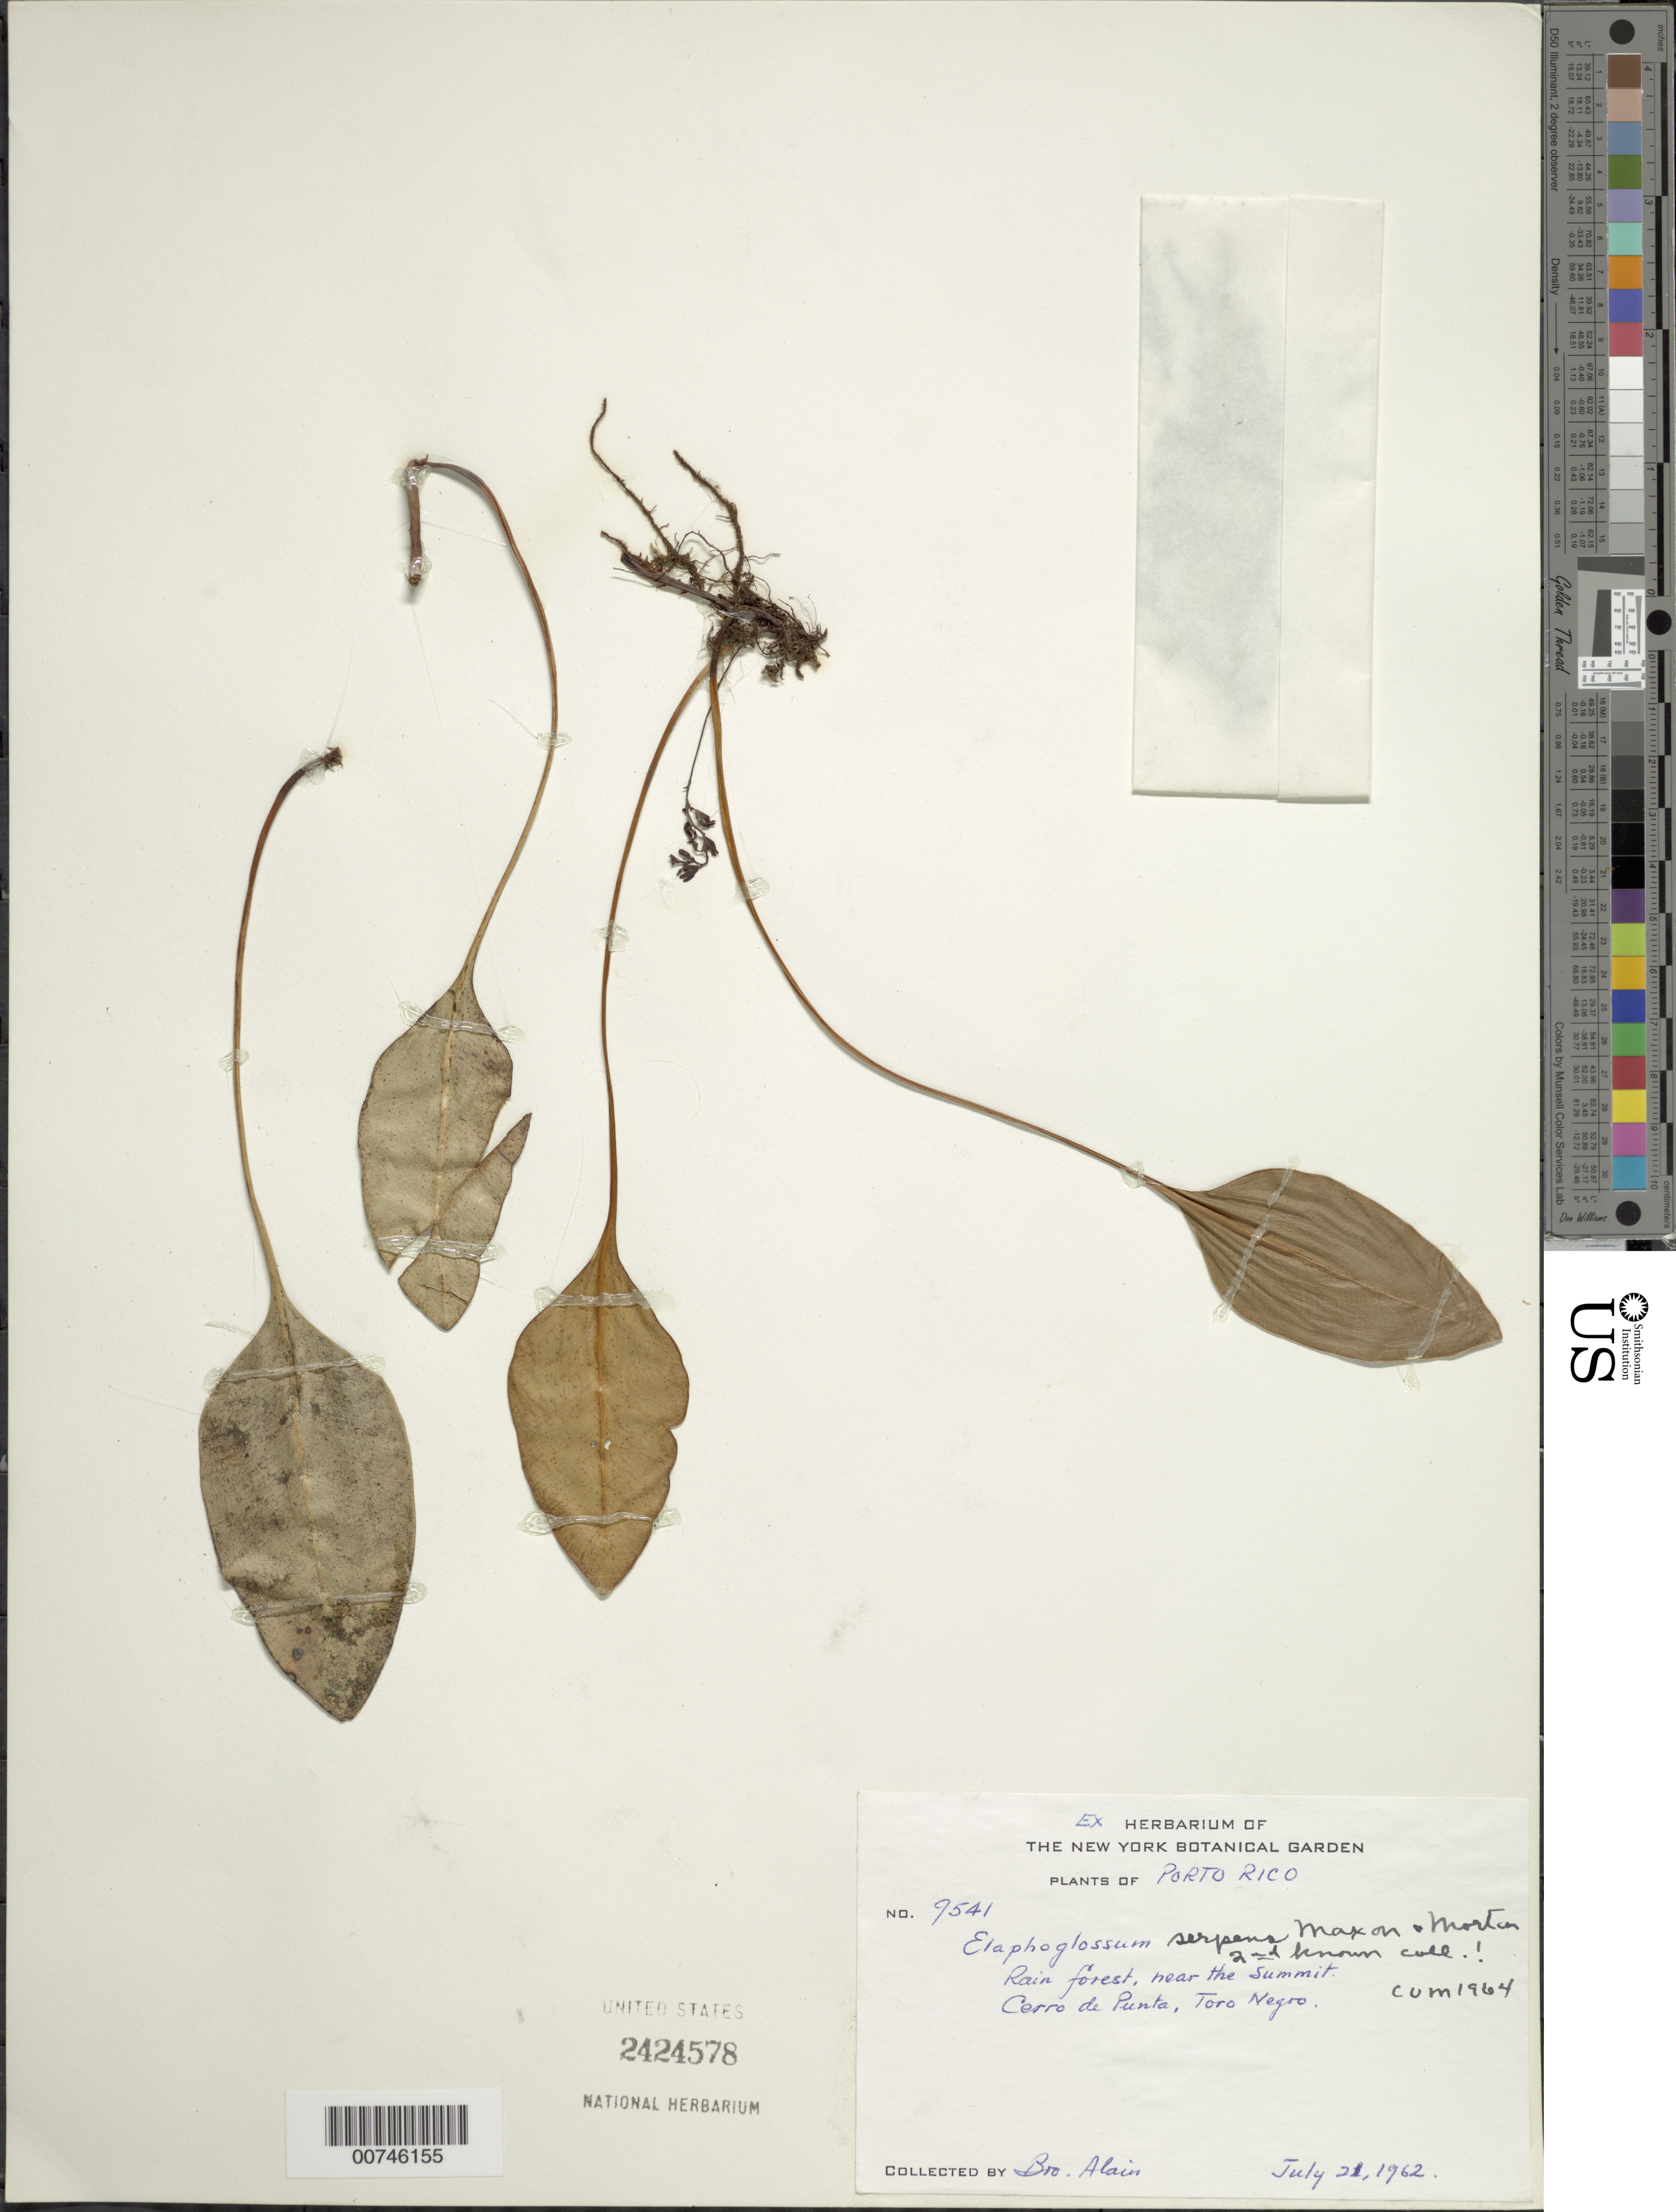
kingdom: Plantae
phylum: Tracheophyta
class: Polypodiopsida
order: Polypodiales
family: Dryopteridaceae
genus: Elaphoglossum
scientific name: Elaphoglossum serpens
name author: Maxon & C.V. Morton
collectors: A. H. Liogier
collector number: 9541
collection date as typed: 21 Jul 1962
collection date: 1962-07-21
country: Puerto Rico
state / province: Jayuya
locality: Cerro de Punta, Toro Negro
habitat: Rain forest, near the summit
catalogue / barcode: US 2424578